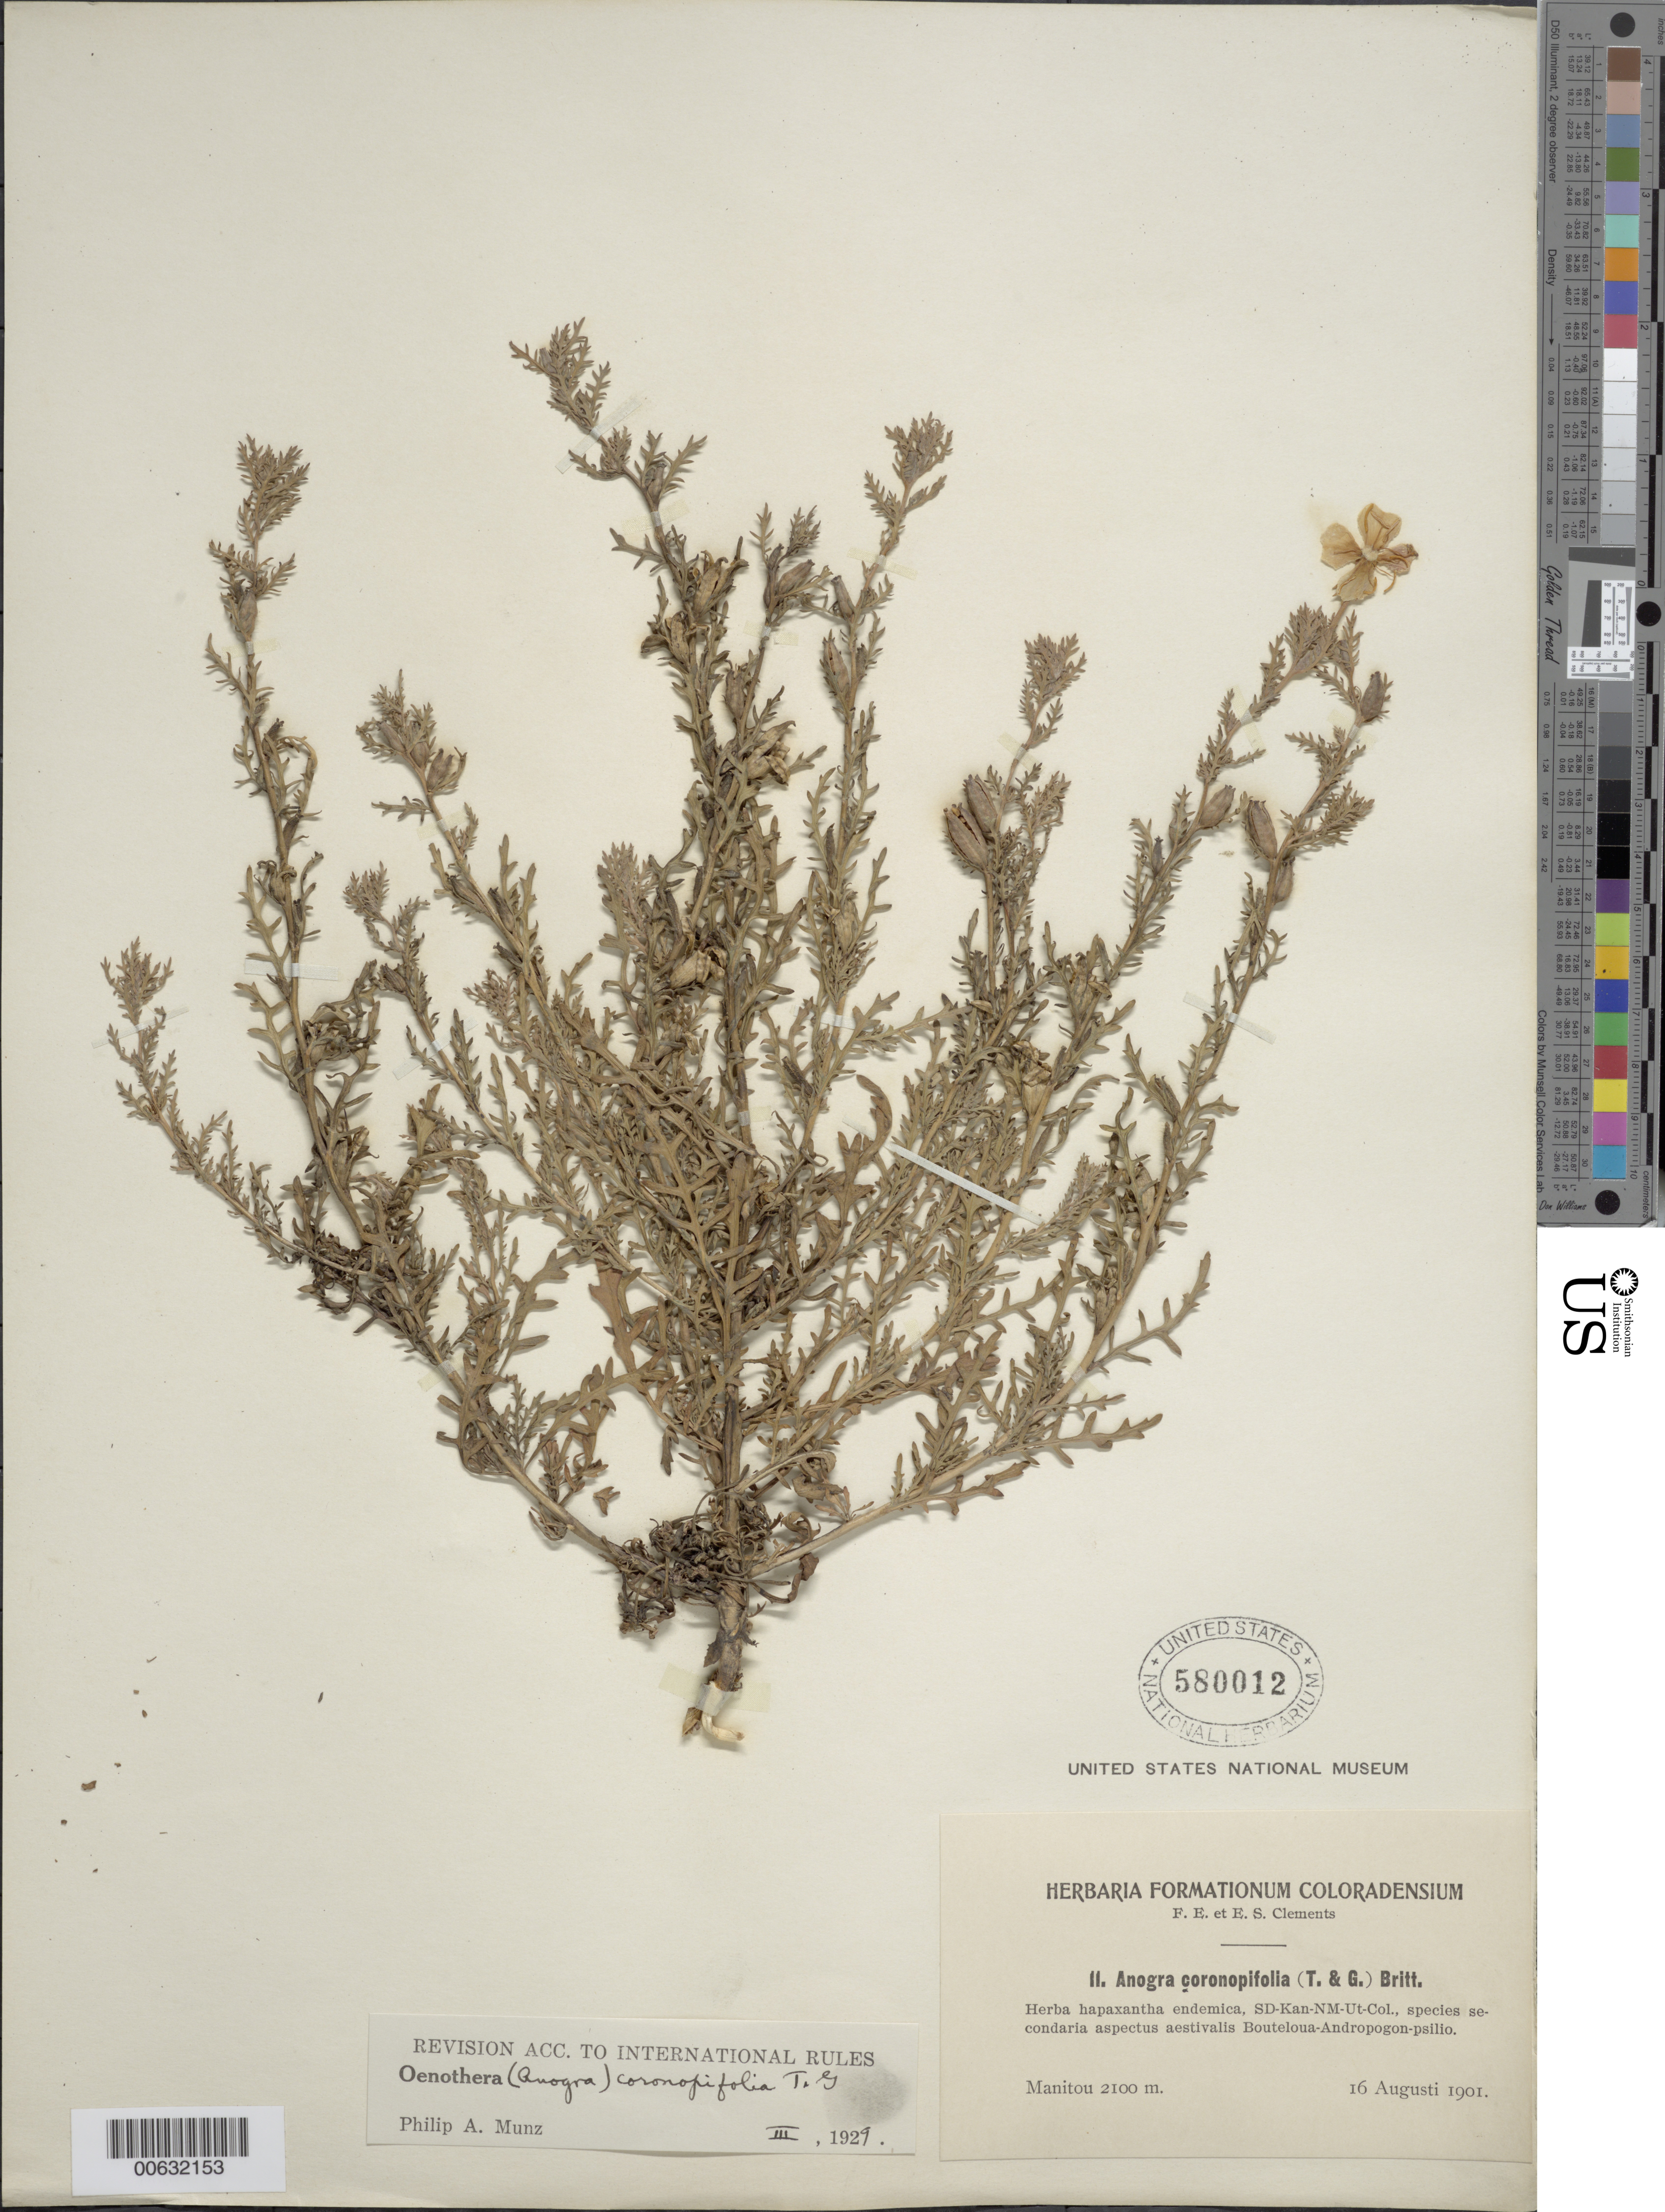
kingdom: Plantae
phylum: Tracheophyta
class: Magnoliopsida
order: Myrtales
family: Onagraceae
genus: Oenothera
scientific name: Oenothera coronopifolia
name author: Torr. & A. Gray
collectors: F. E. Clements & E. S. Clements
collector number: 11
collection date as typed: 16 Aug 1901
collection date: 1901-08-16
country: United States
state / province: Colorado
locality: Manitou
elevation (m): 2100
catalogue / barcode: US 580012